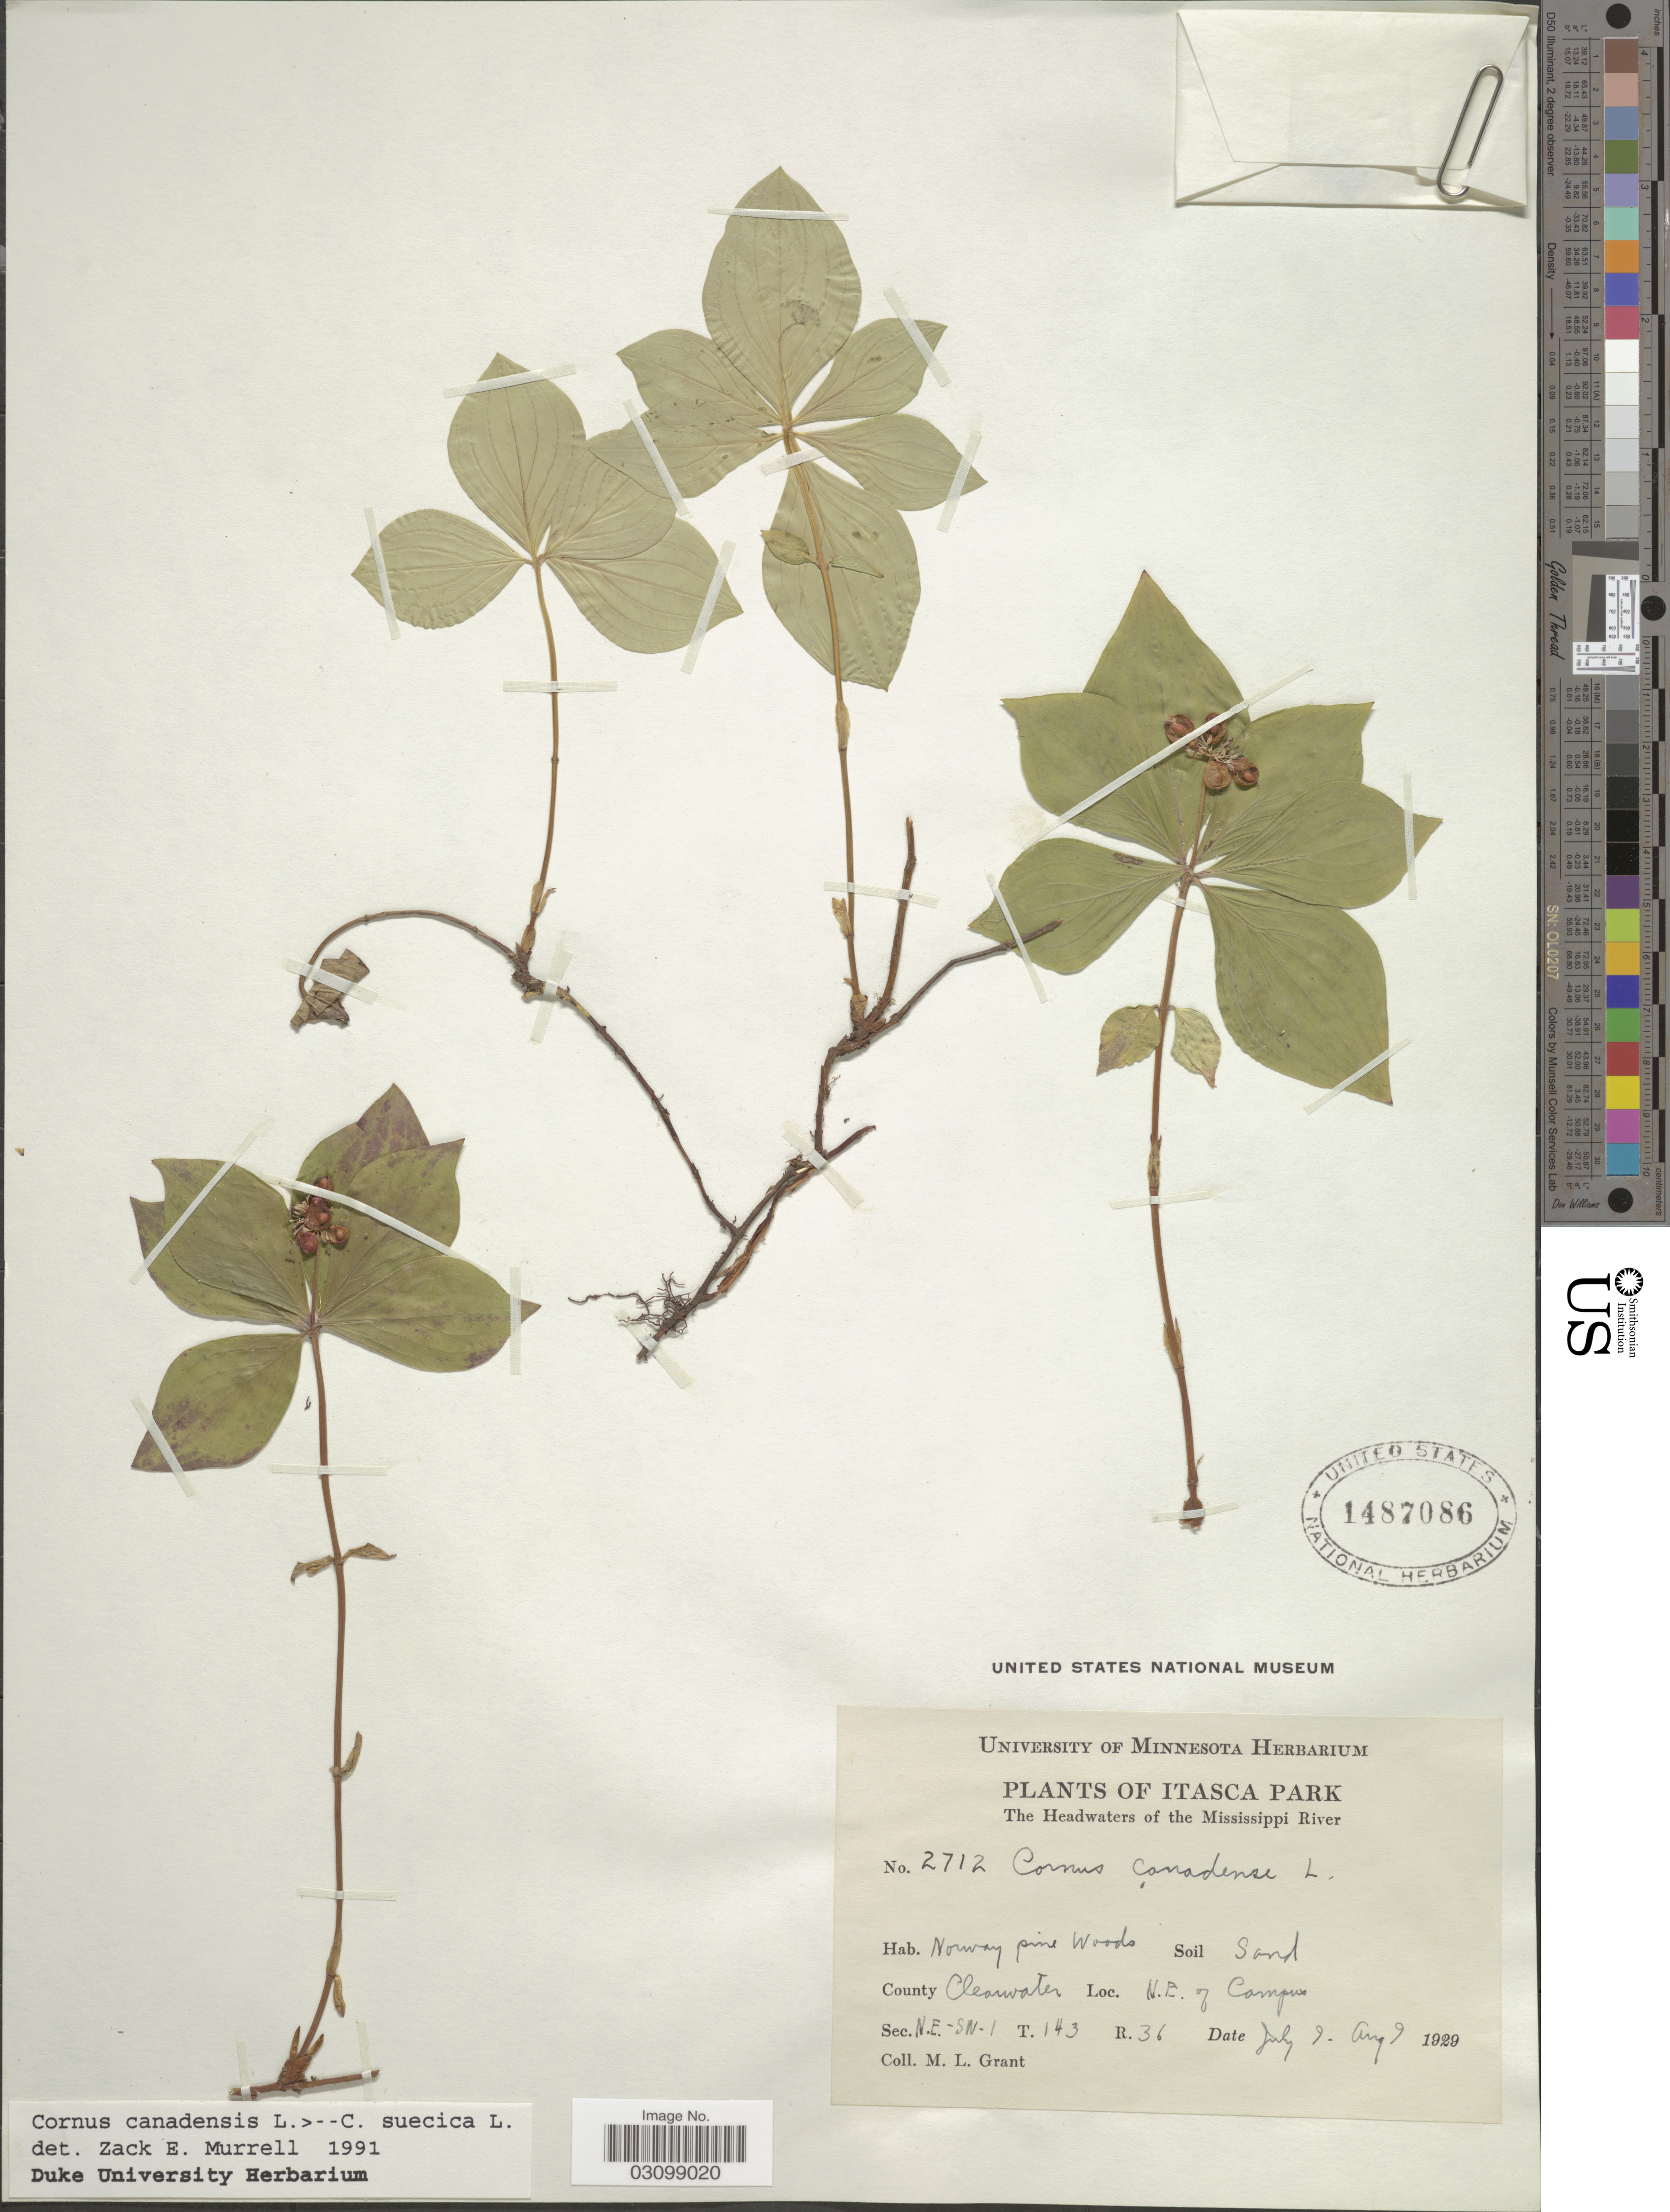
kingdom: Plantae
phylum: Tracheophyta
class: Magnoliopsida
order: Cornales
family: Cornaceae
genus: Cornus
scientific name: Cornus sp.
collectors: M. L. Grant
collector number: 2712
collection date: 1929-07-07/1929-08-09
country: United States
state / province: Minnesota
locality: Itasca Park, The Headwaters of the Mississippi River, County Clearwater, N.E. of Campus, Sec. N.E.-SN-1, T143 R36.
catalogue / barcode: US 1487086